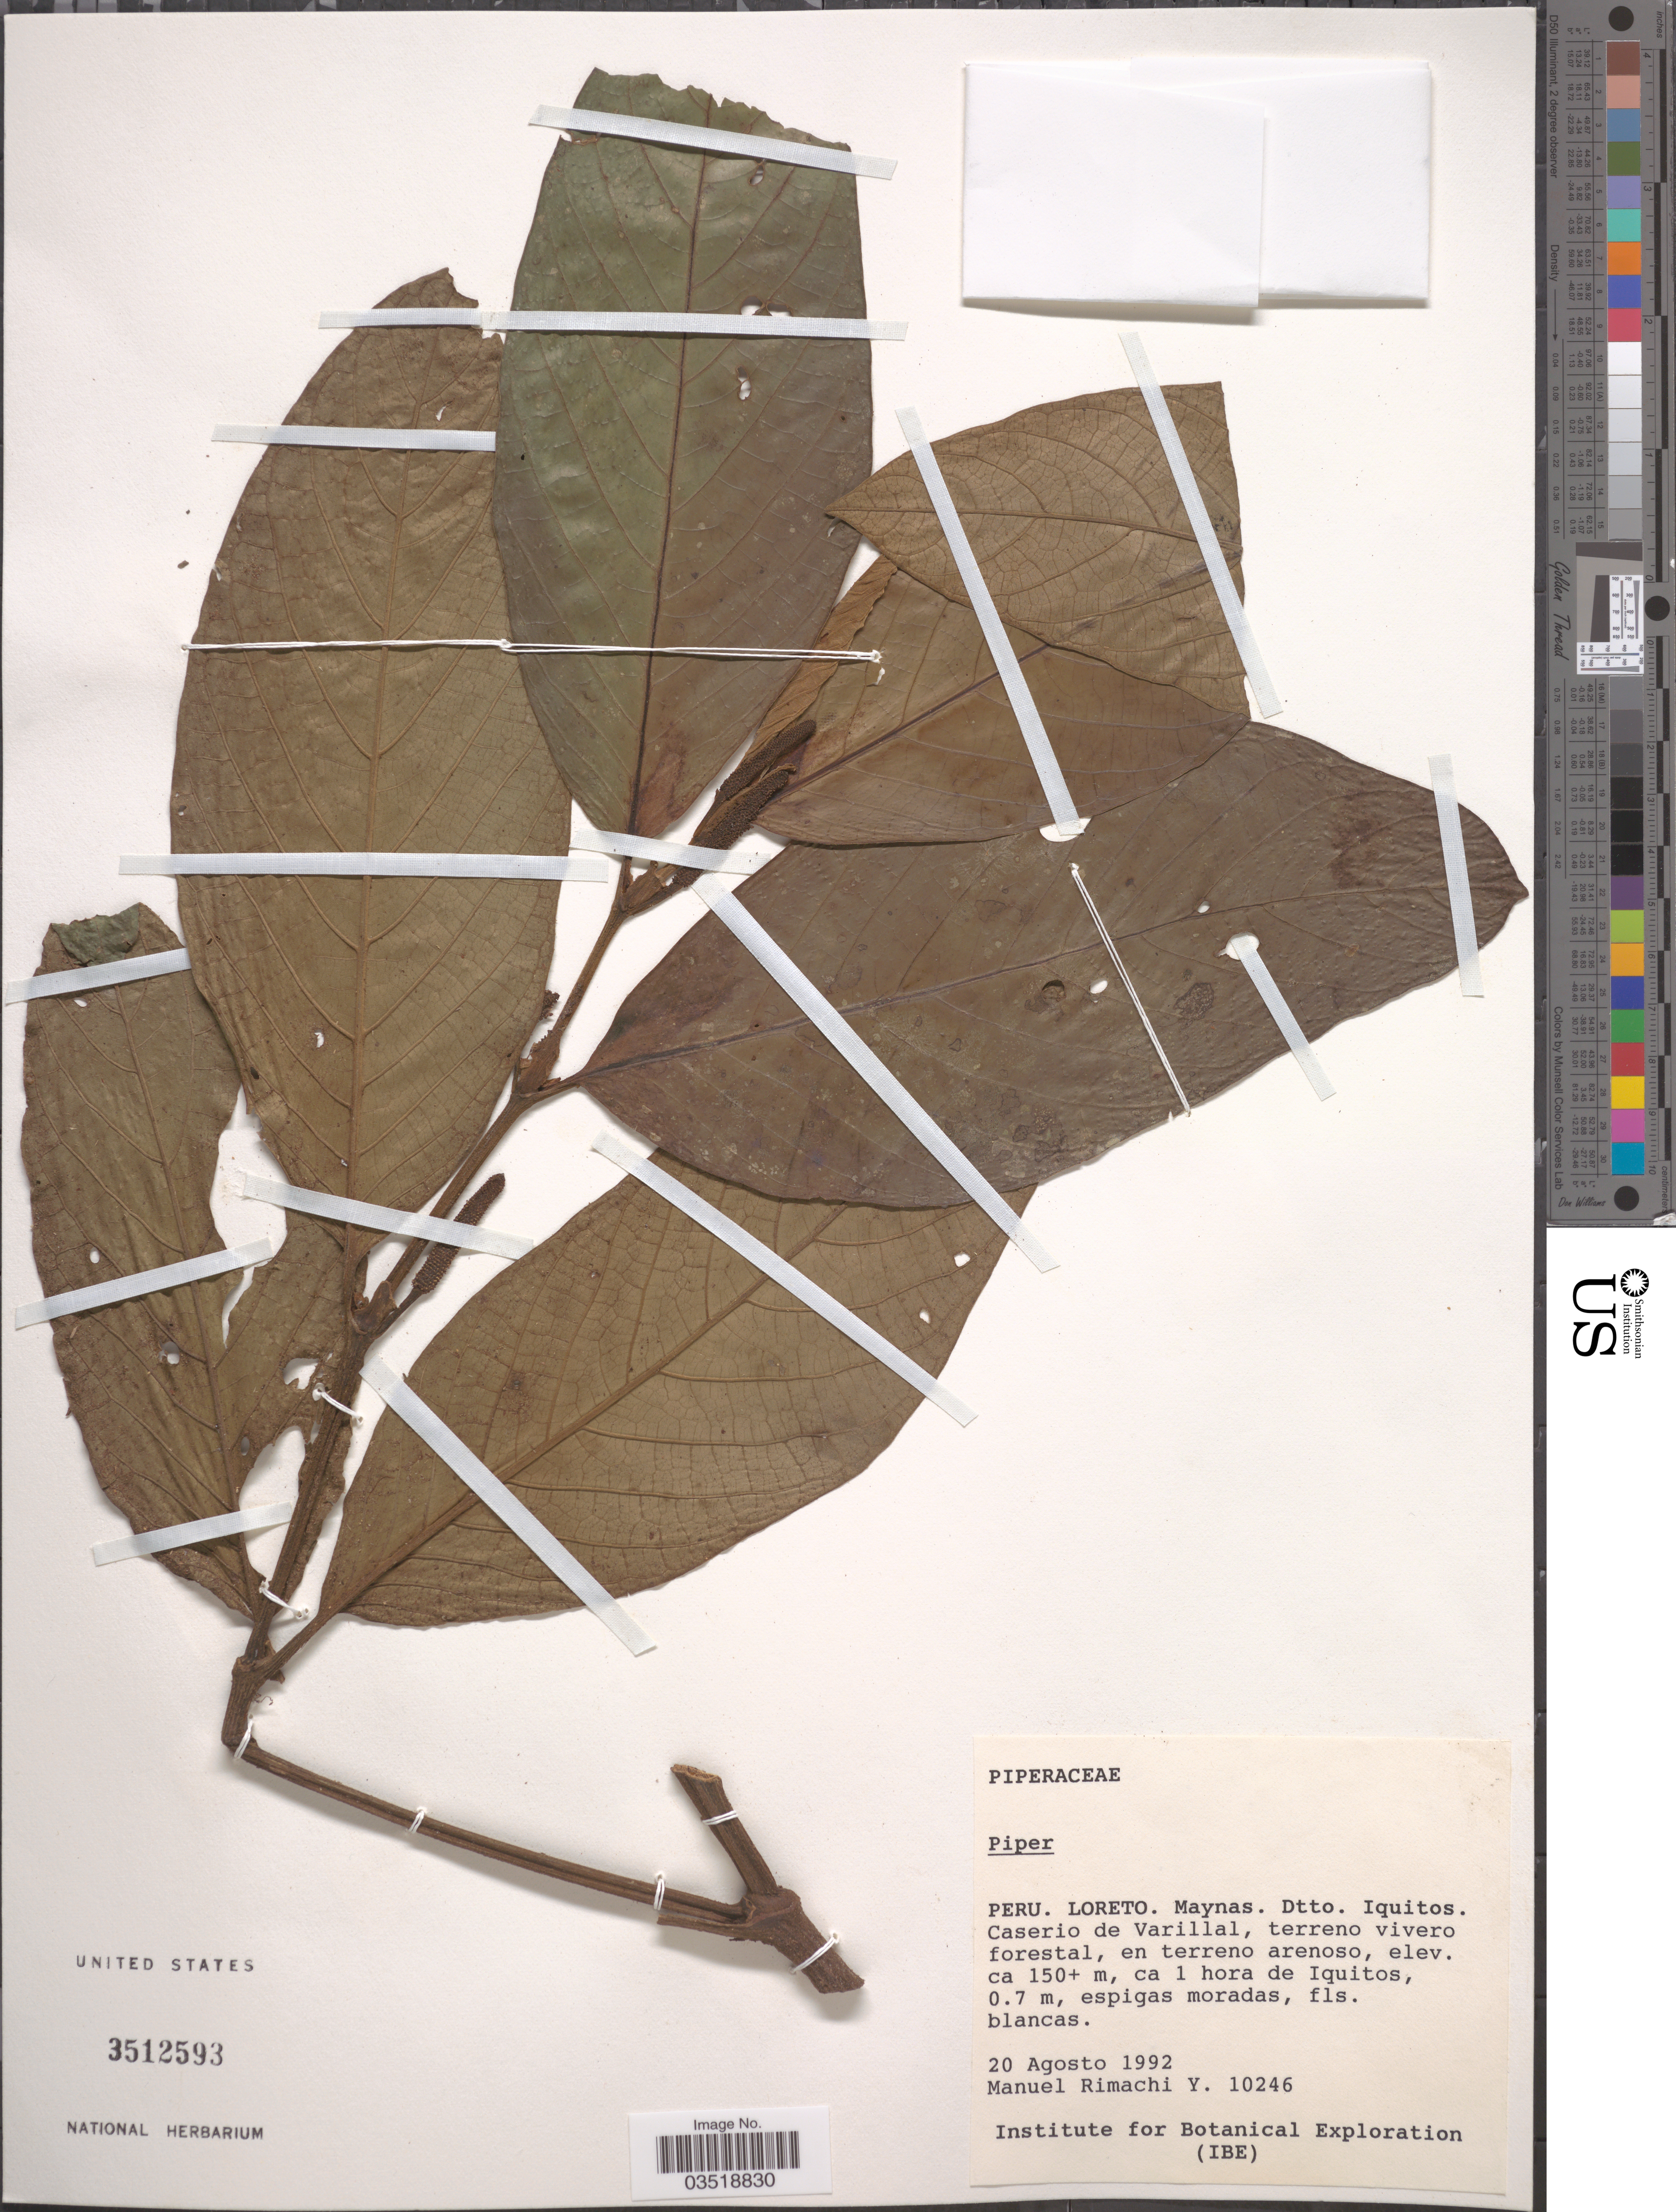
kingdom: Plantae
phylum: Tracheophyta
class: Magnoliopsida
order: Piperales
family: Piperaceae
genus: Piper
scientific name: Piper sp.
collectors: M. Rimachi Y.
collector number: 10246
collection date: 1992-08-20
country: Peru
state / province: Loreto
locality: Maynas. Dtto. Iquitos. Caserio de Varillal, terreno vivero forestal, en terreno arenoso, ca 1 hora de Iquitos.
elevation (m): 150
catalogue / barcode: US 3512593